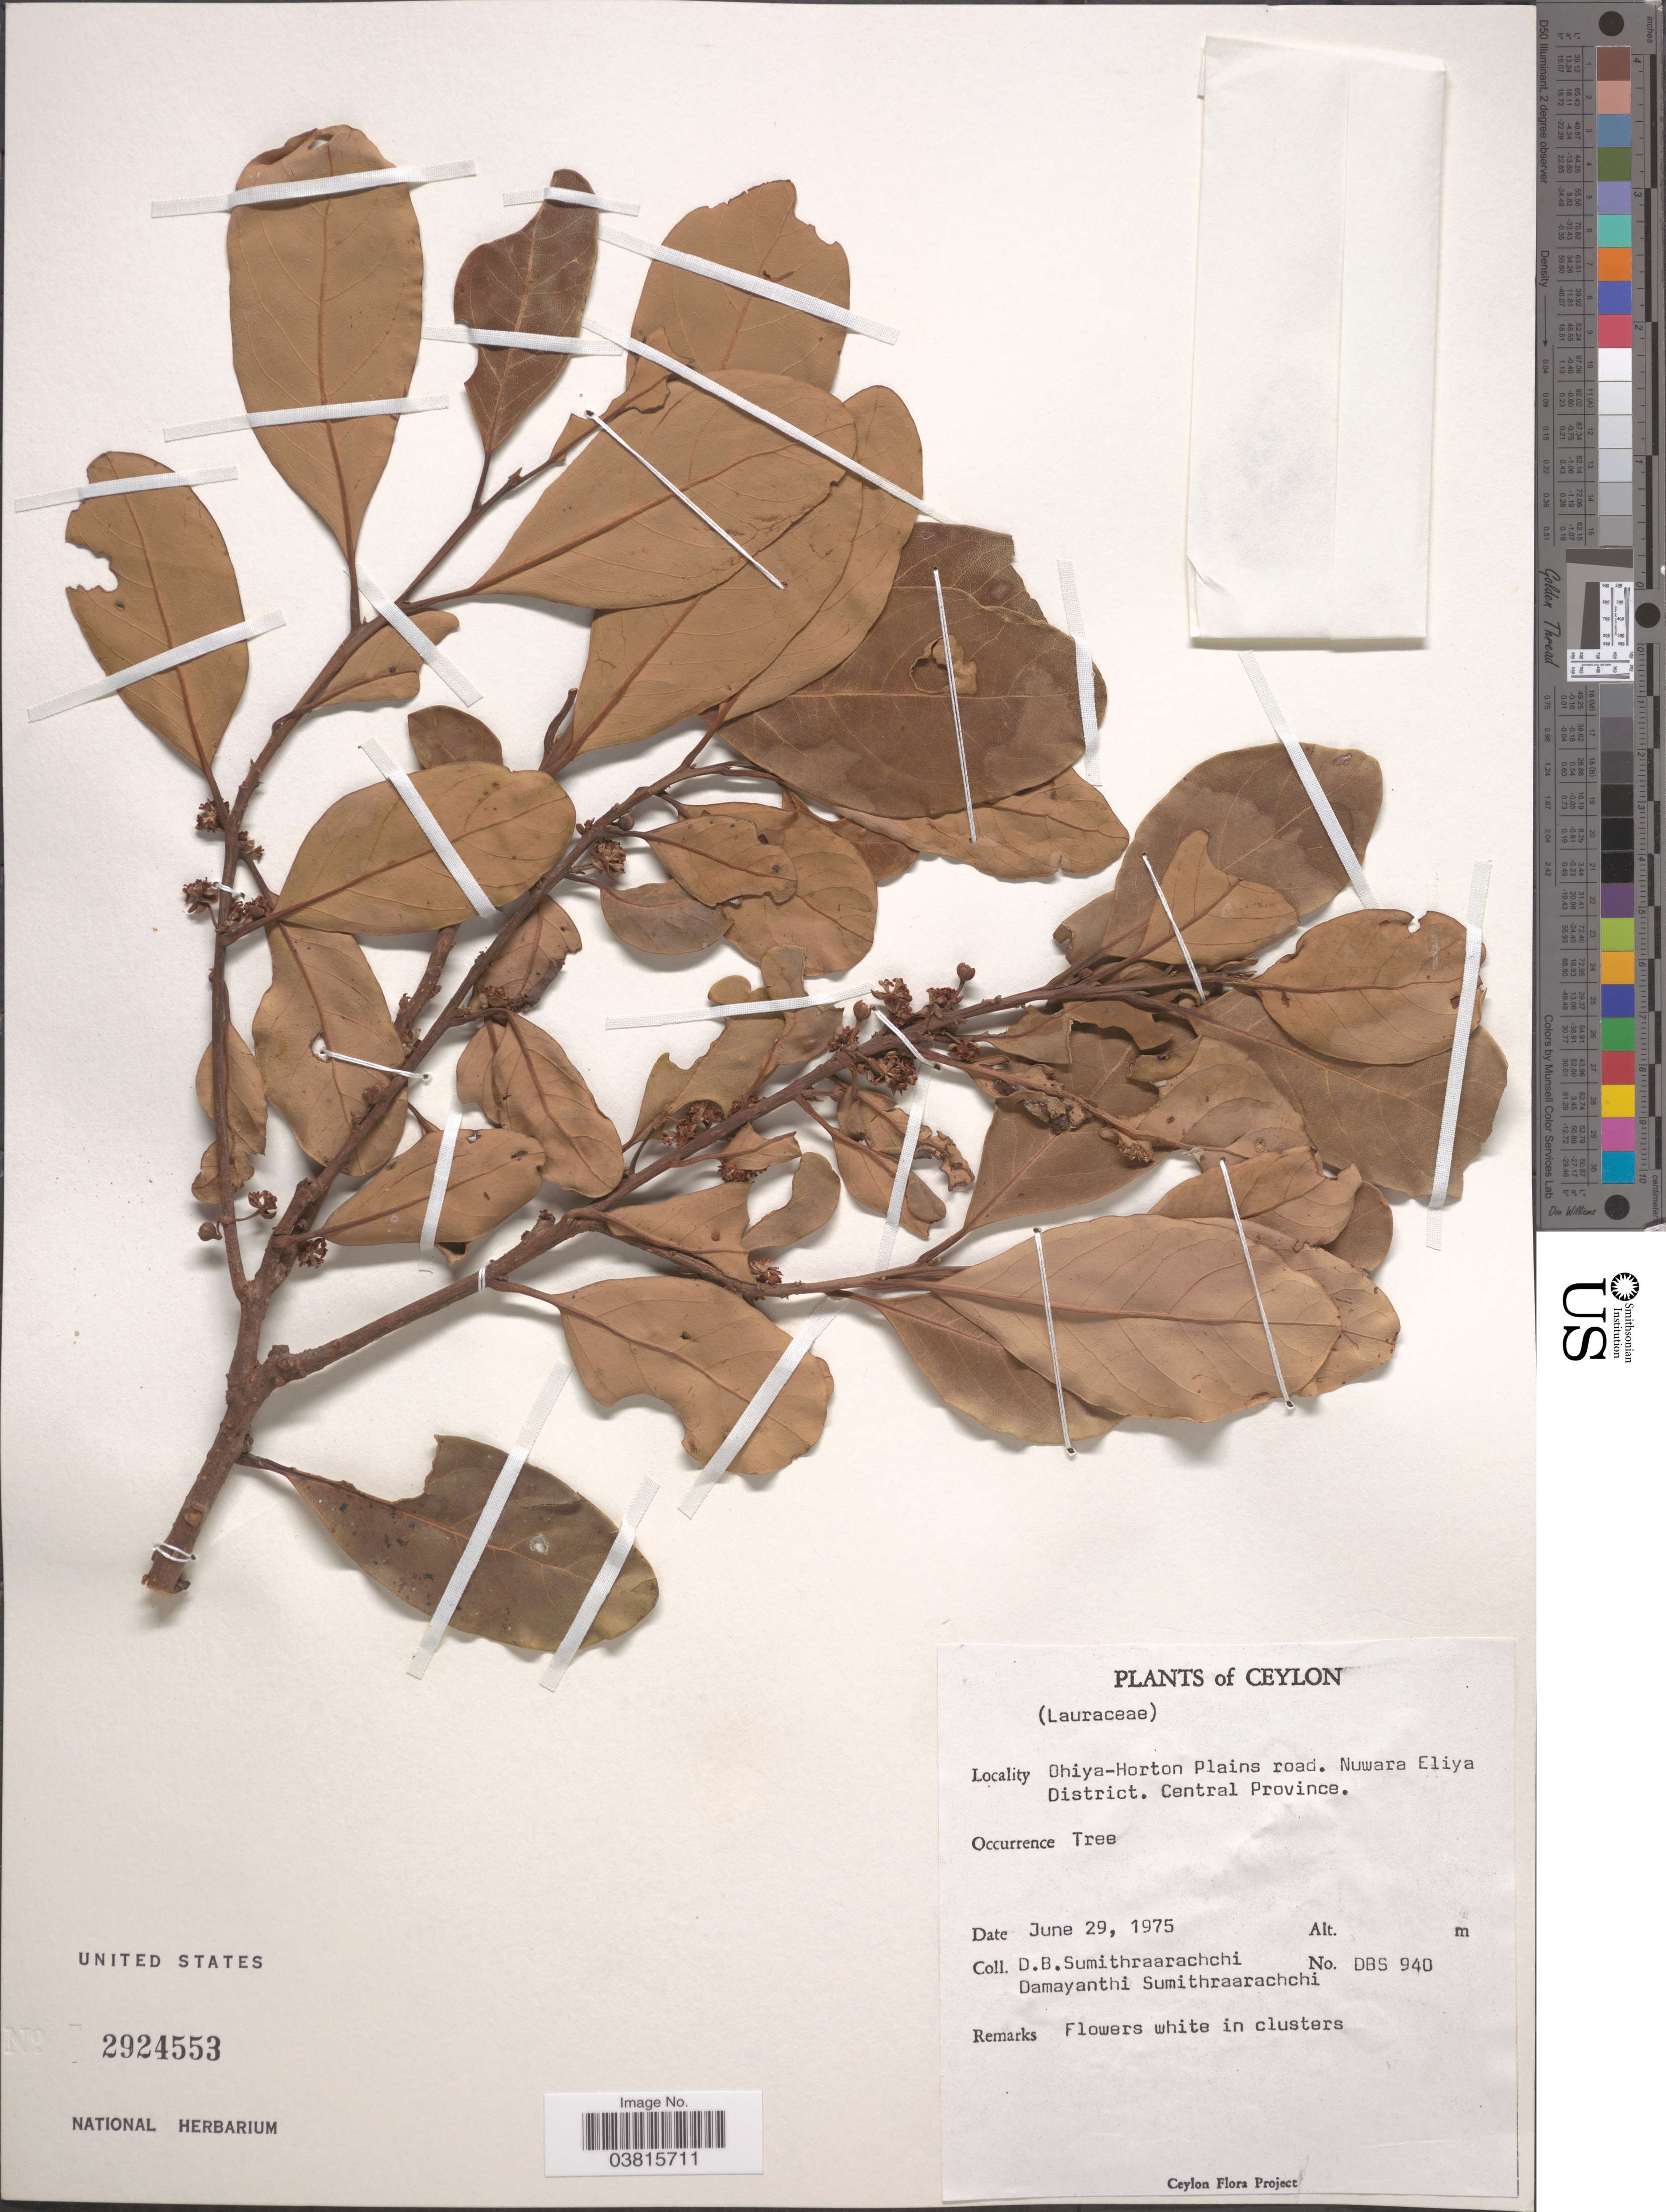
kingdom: Plantae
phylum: Tracheophyta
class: Magnoliopsida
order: Laurales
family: Lauraceae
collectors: D. B. Sumithraarachchi & D. Sumithraarachchi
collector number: DBS940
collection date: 1975-06-29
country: Sri Lanka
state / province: Central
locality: Ceylon. Ohiya-Horton Plains road. Nuwara Eliya District.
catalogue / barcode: US 2924553